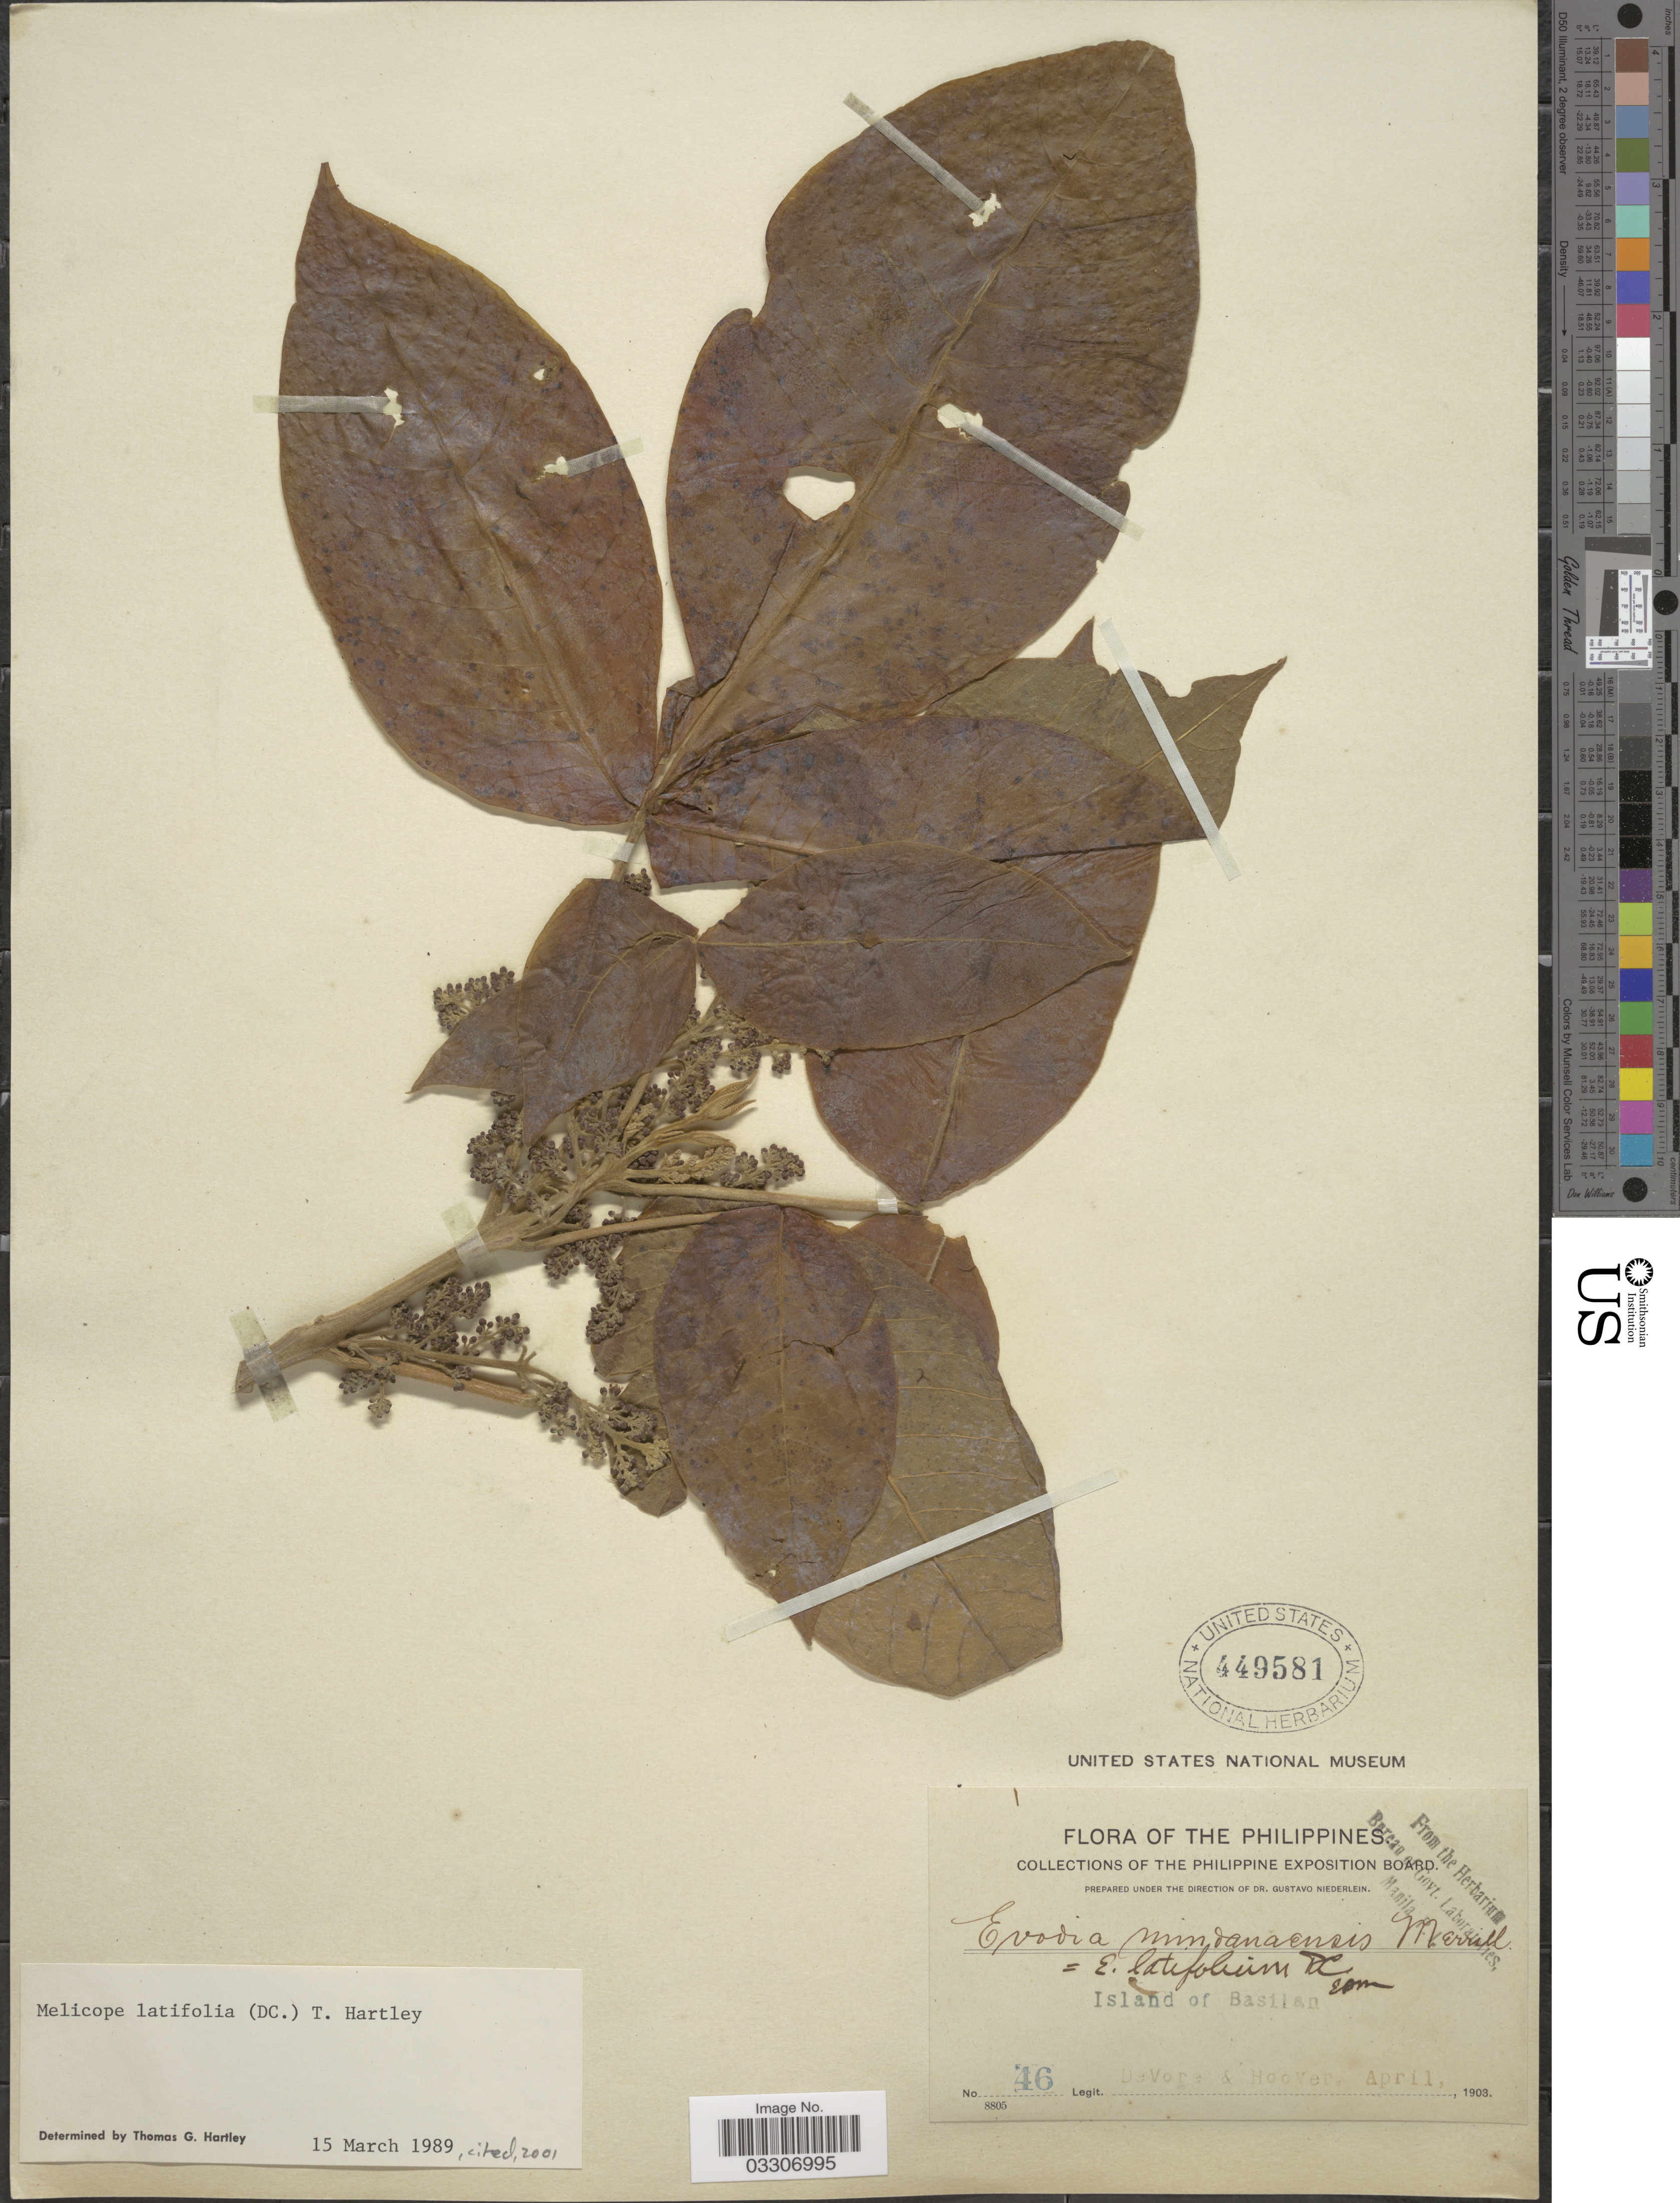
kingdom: Plantae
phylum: Tracheophyta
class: Magnoliopsida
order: Sapindales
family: Rutaceae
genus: Melicope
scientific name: Melicope latifolia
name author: (DC.) T.G. Hartley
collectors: -. DeVore & -- Hoover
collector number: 46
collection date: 1903-04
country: Philippines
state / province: Muslim Mindanao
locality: Island of Basilan.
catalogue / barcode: US 449581